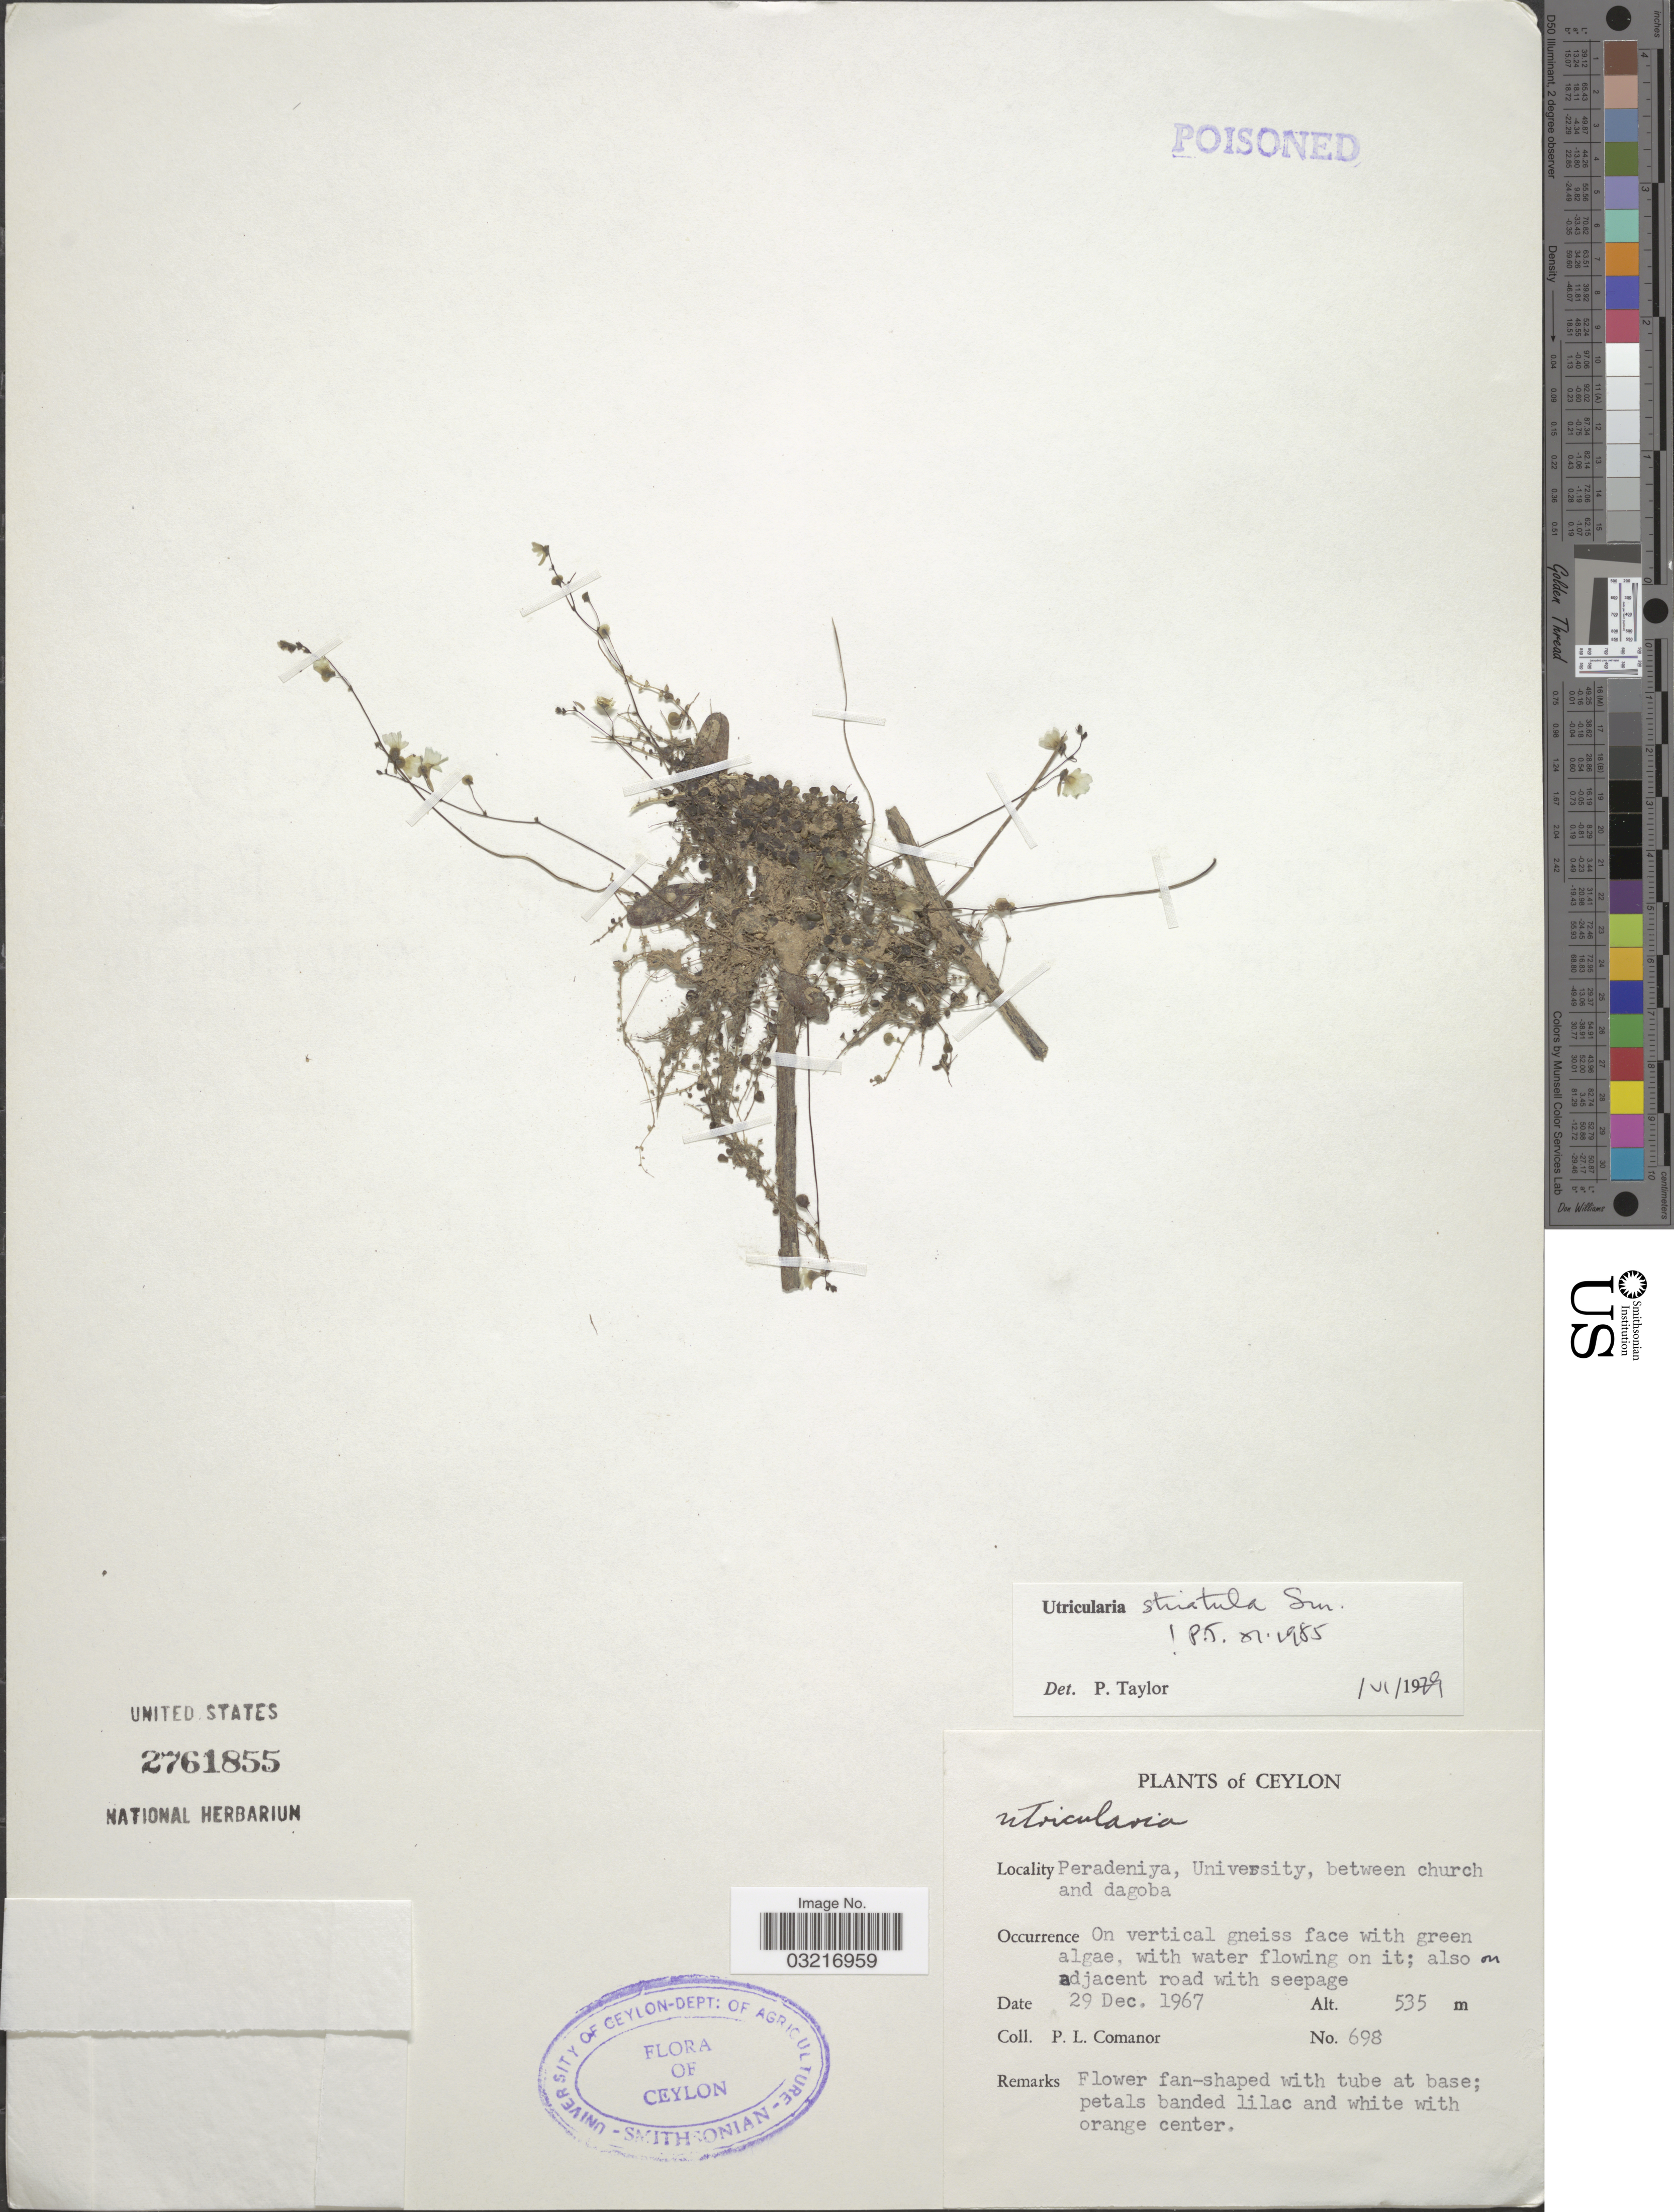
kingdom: Plantae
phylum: Tracheophyta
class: Magnoliopsida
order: Lamiales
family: Lentibulariaceae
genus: Utricularia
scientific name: Utricularia striatula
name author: Sm.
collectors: P. Comanor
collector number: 698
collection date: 1967-12-29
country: Sri Lanka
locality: Ceylon, Peradeniya, University, between church and dagoba.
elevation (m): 535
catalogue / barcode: US 2761855